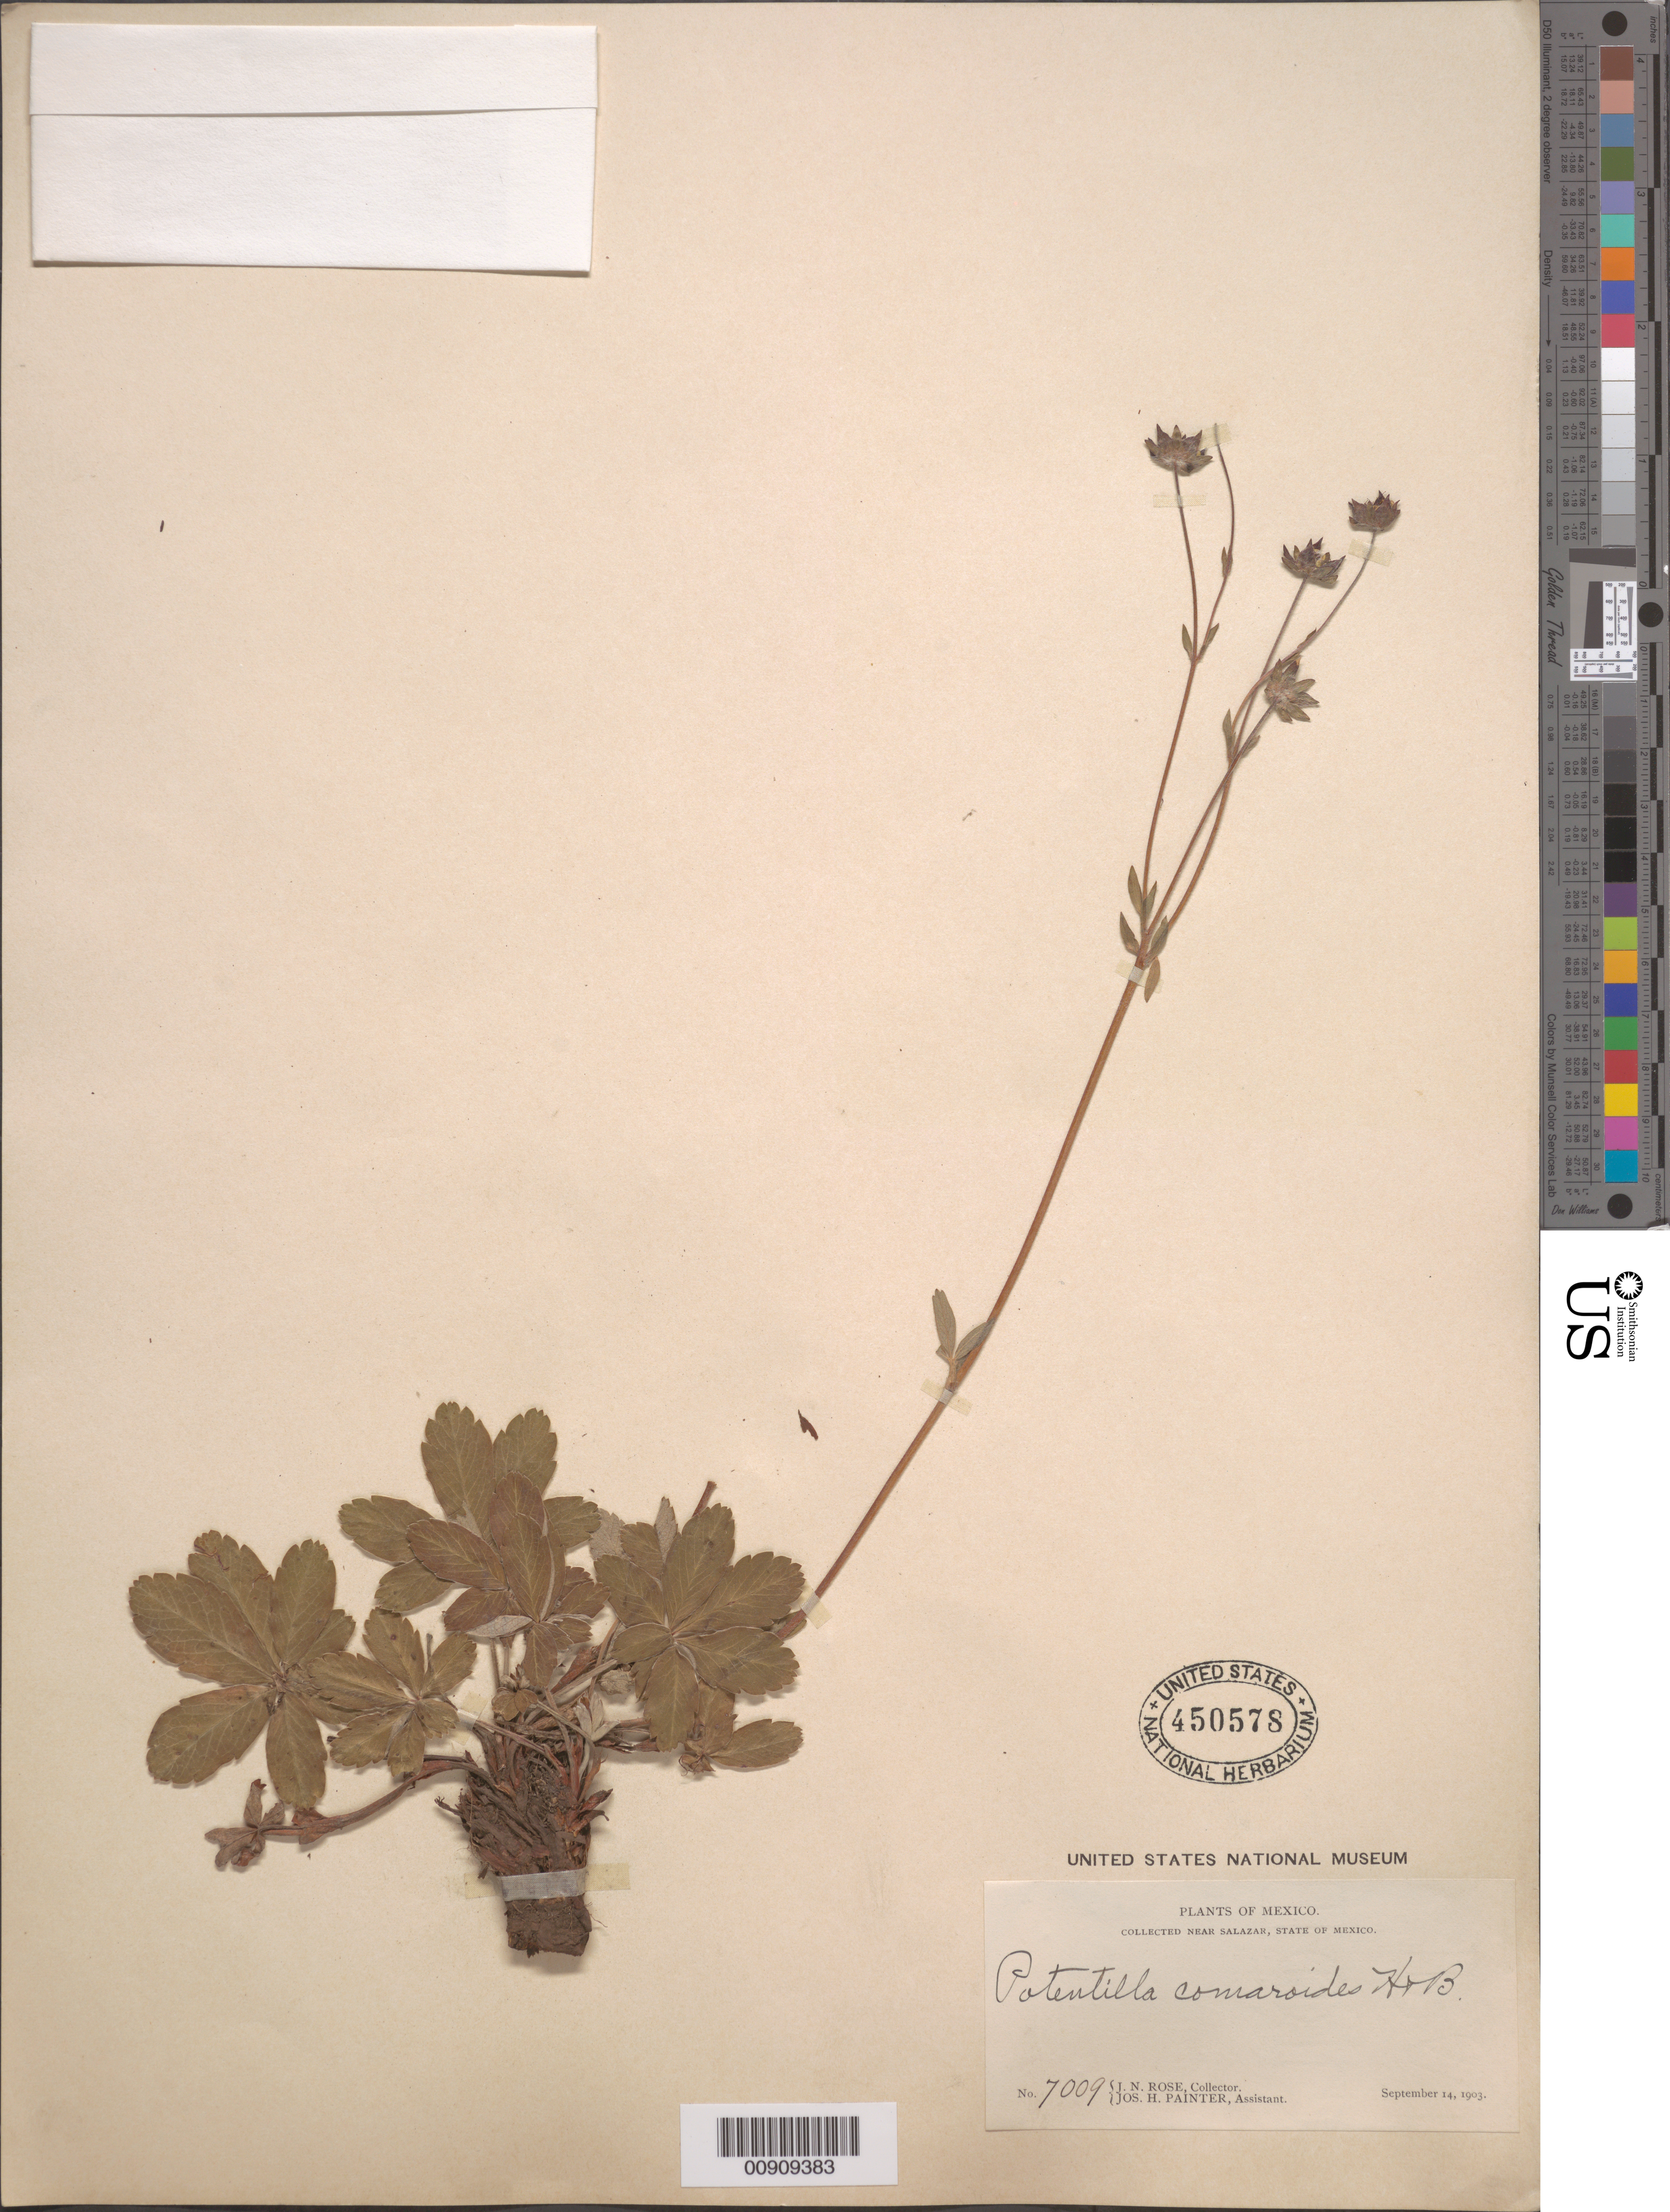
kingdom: Plantae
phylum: Tracheophyta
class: Magnoliopsida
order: Rosales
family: Rosaceae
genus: Potentilla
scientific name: Potentilla comaroides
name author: Humb. & Bonpl.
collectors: J. N. Rose & J. H. Painter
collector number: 7009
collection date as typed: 14 Sep 1903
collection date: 1903-09-14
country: Mexico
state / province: México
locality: Near Salazar, State of Mexico.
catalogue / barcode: US 450578